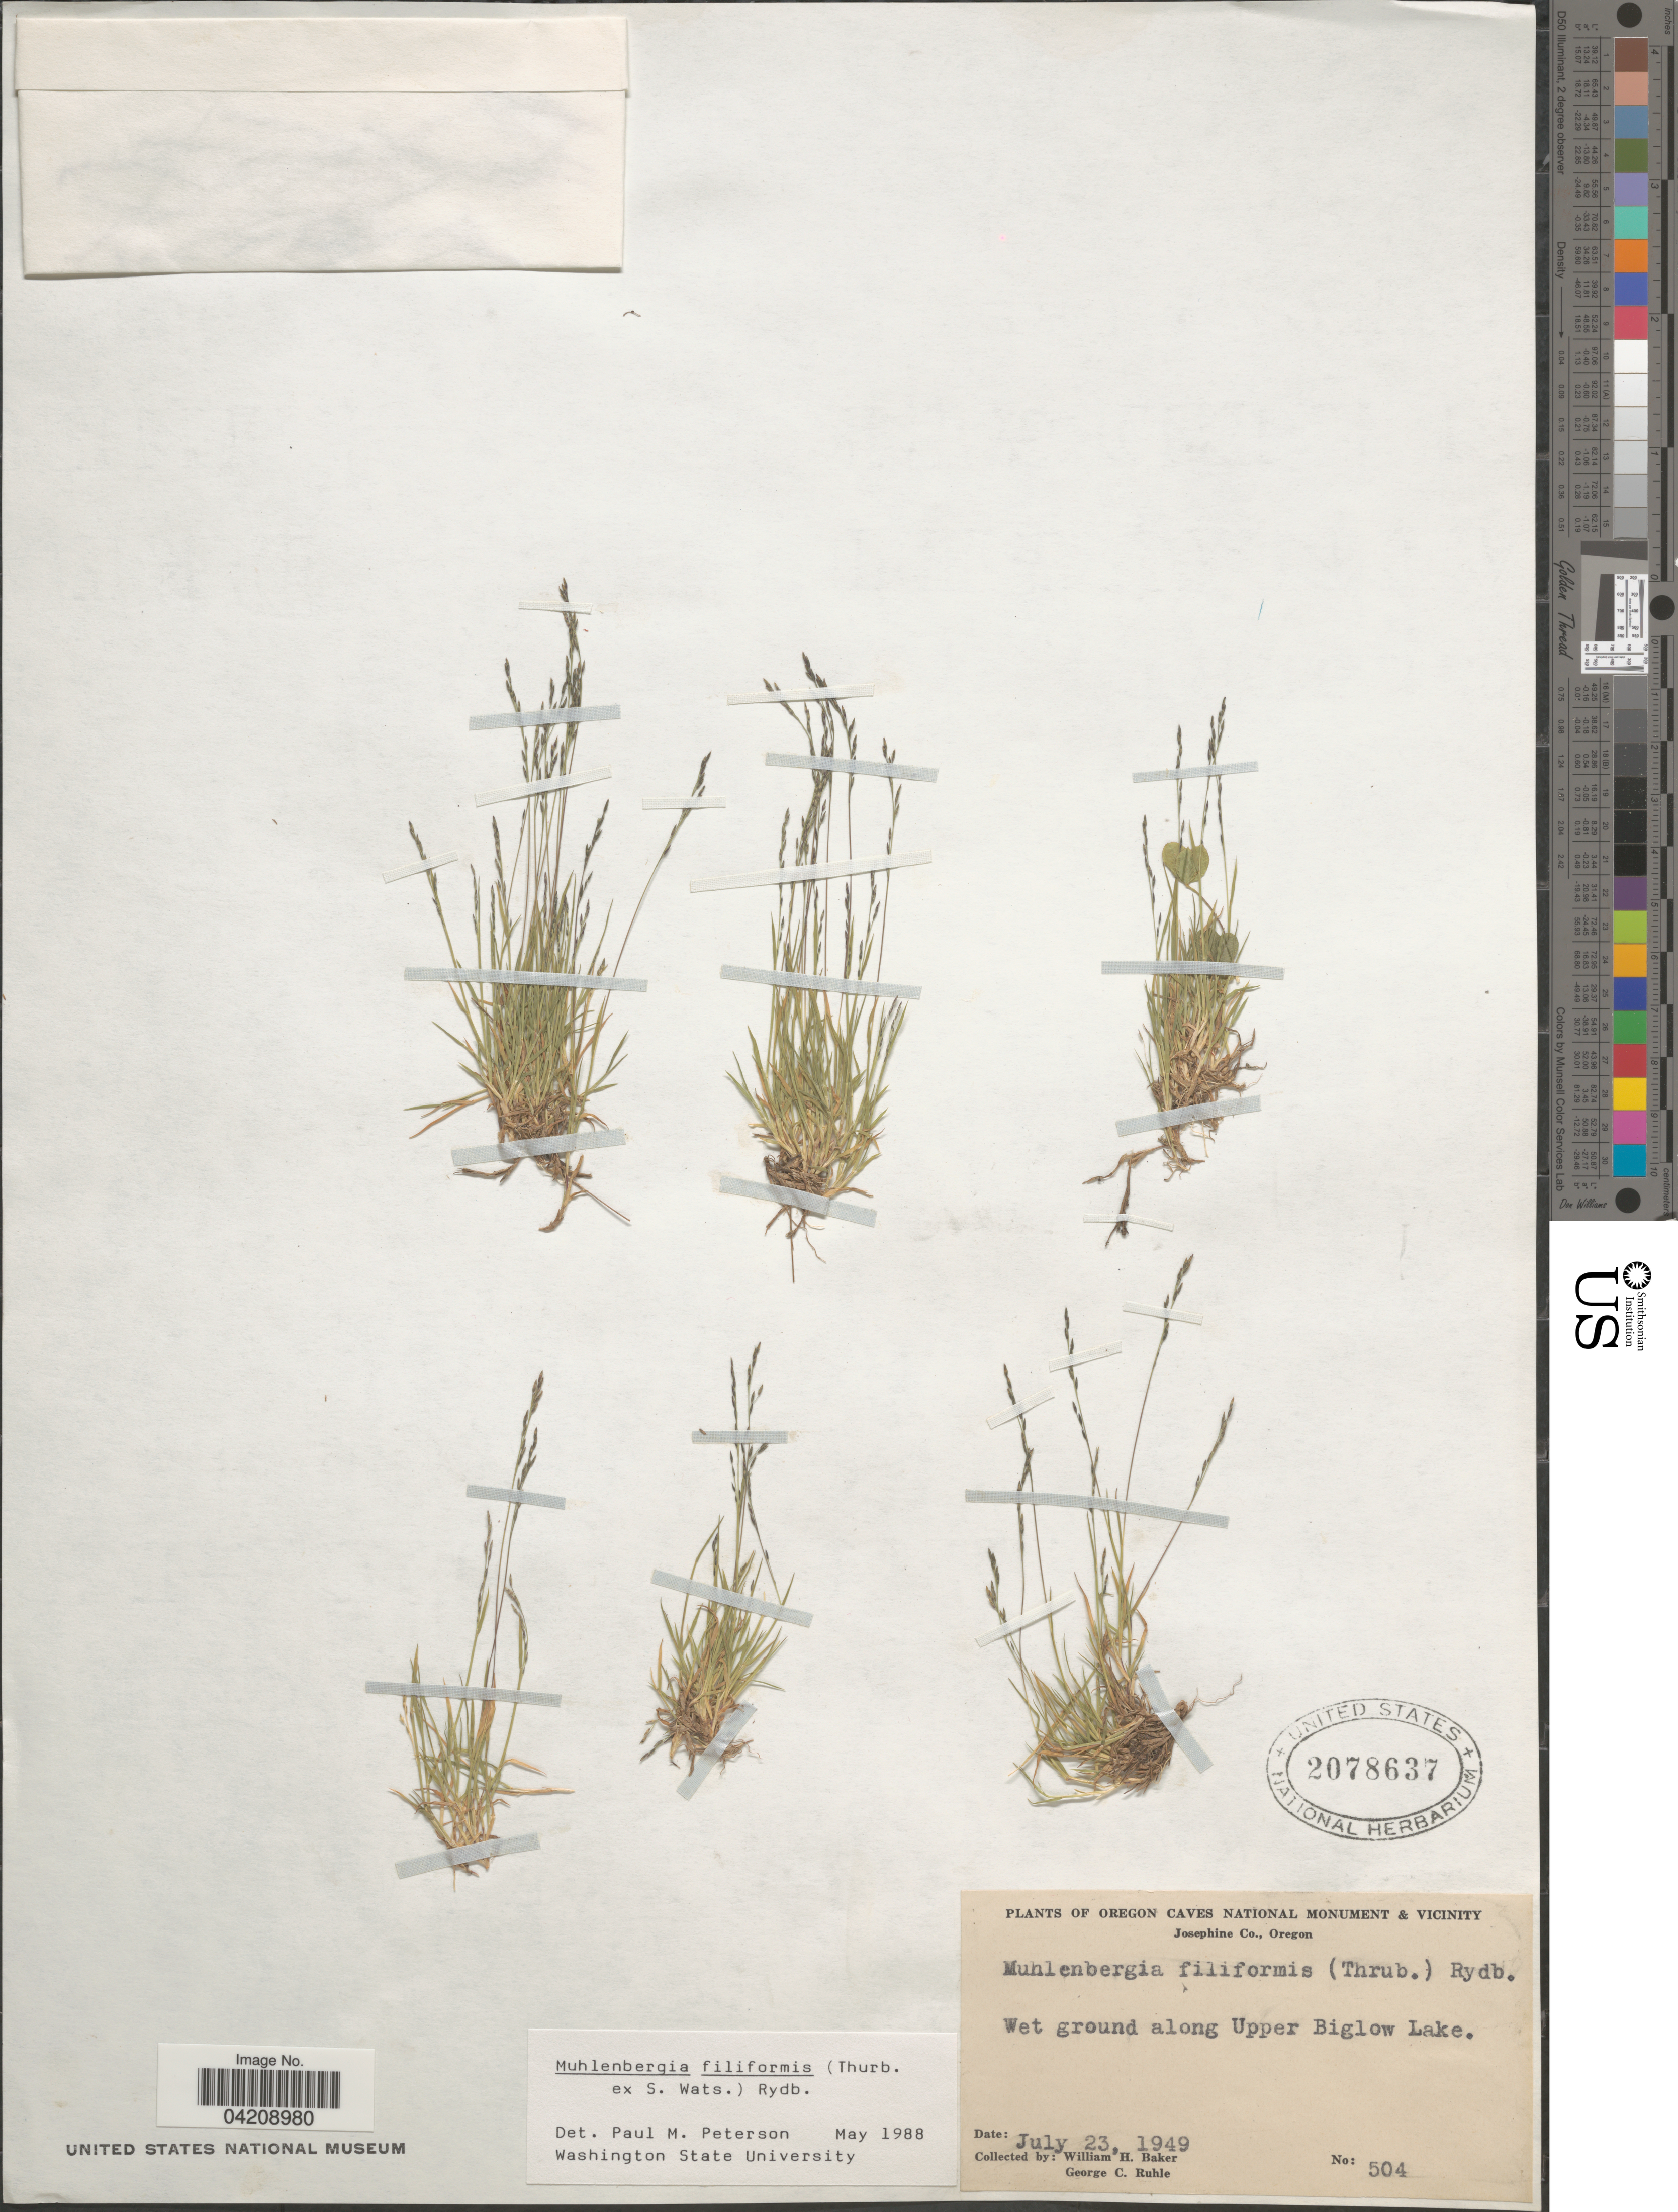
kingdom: Plantae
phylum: Tracheophyta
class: Liliopsida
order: Poales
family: Poaceae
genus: Muhlenbergia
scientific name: Muhlenbergia filiformis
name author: (Thurb. ex S. Watson) Rydb.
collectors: W. H. Baker & G. Ruhle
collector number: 504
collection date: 1949-07-23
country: United States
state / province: Oregon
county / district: Josephine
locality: Oregon Caves National Monument & vicinity. Josephine Co. Wet ground along Upper Biglow Lake.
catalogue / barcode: US 2078637